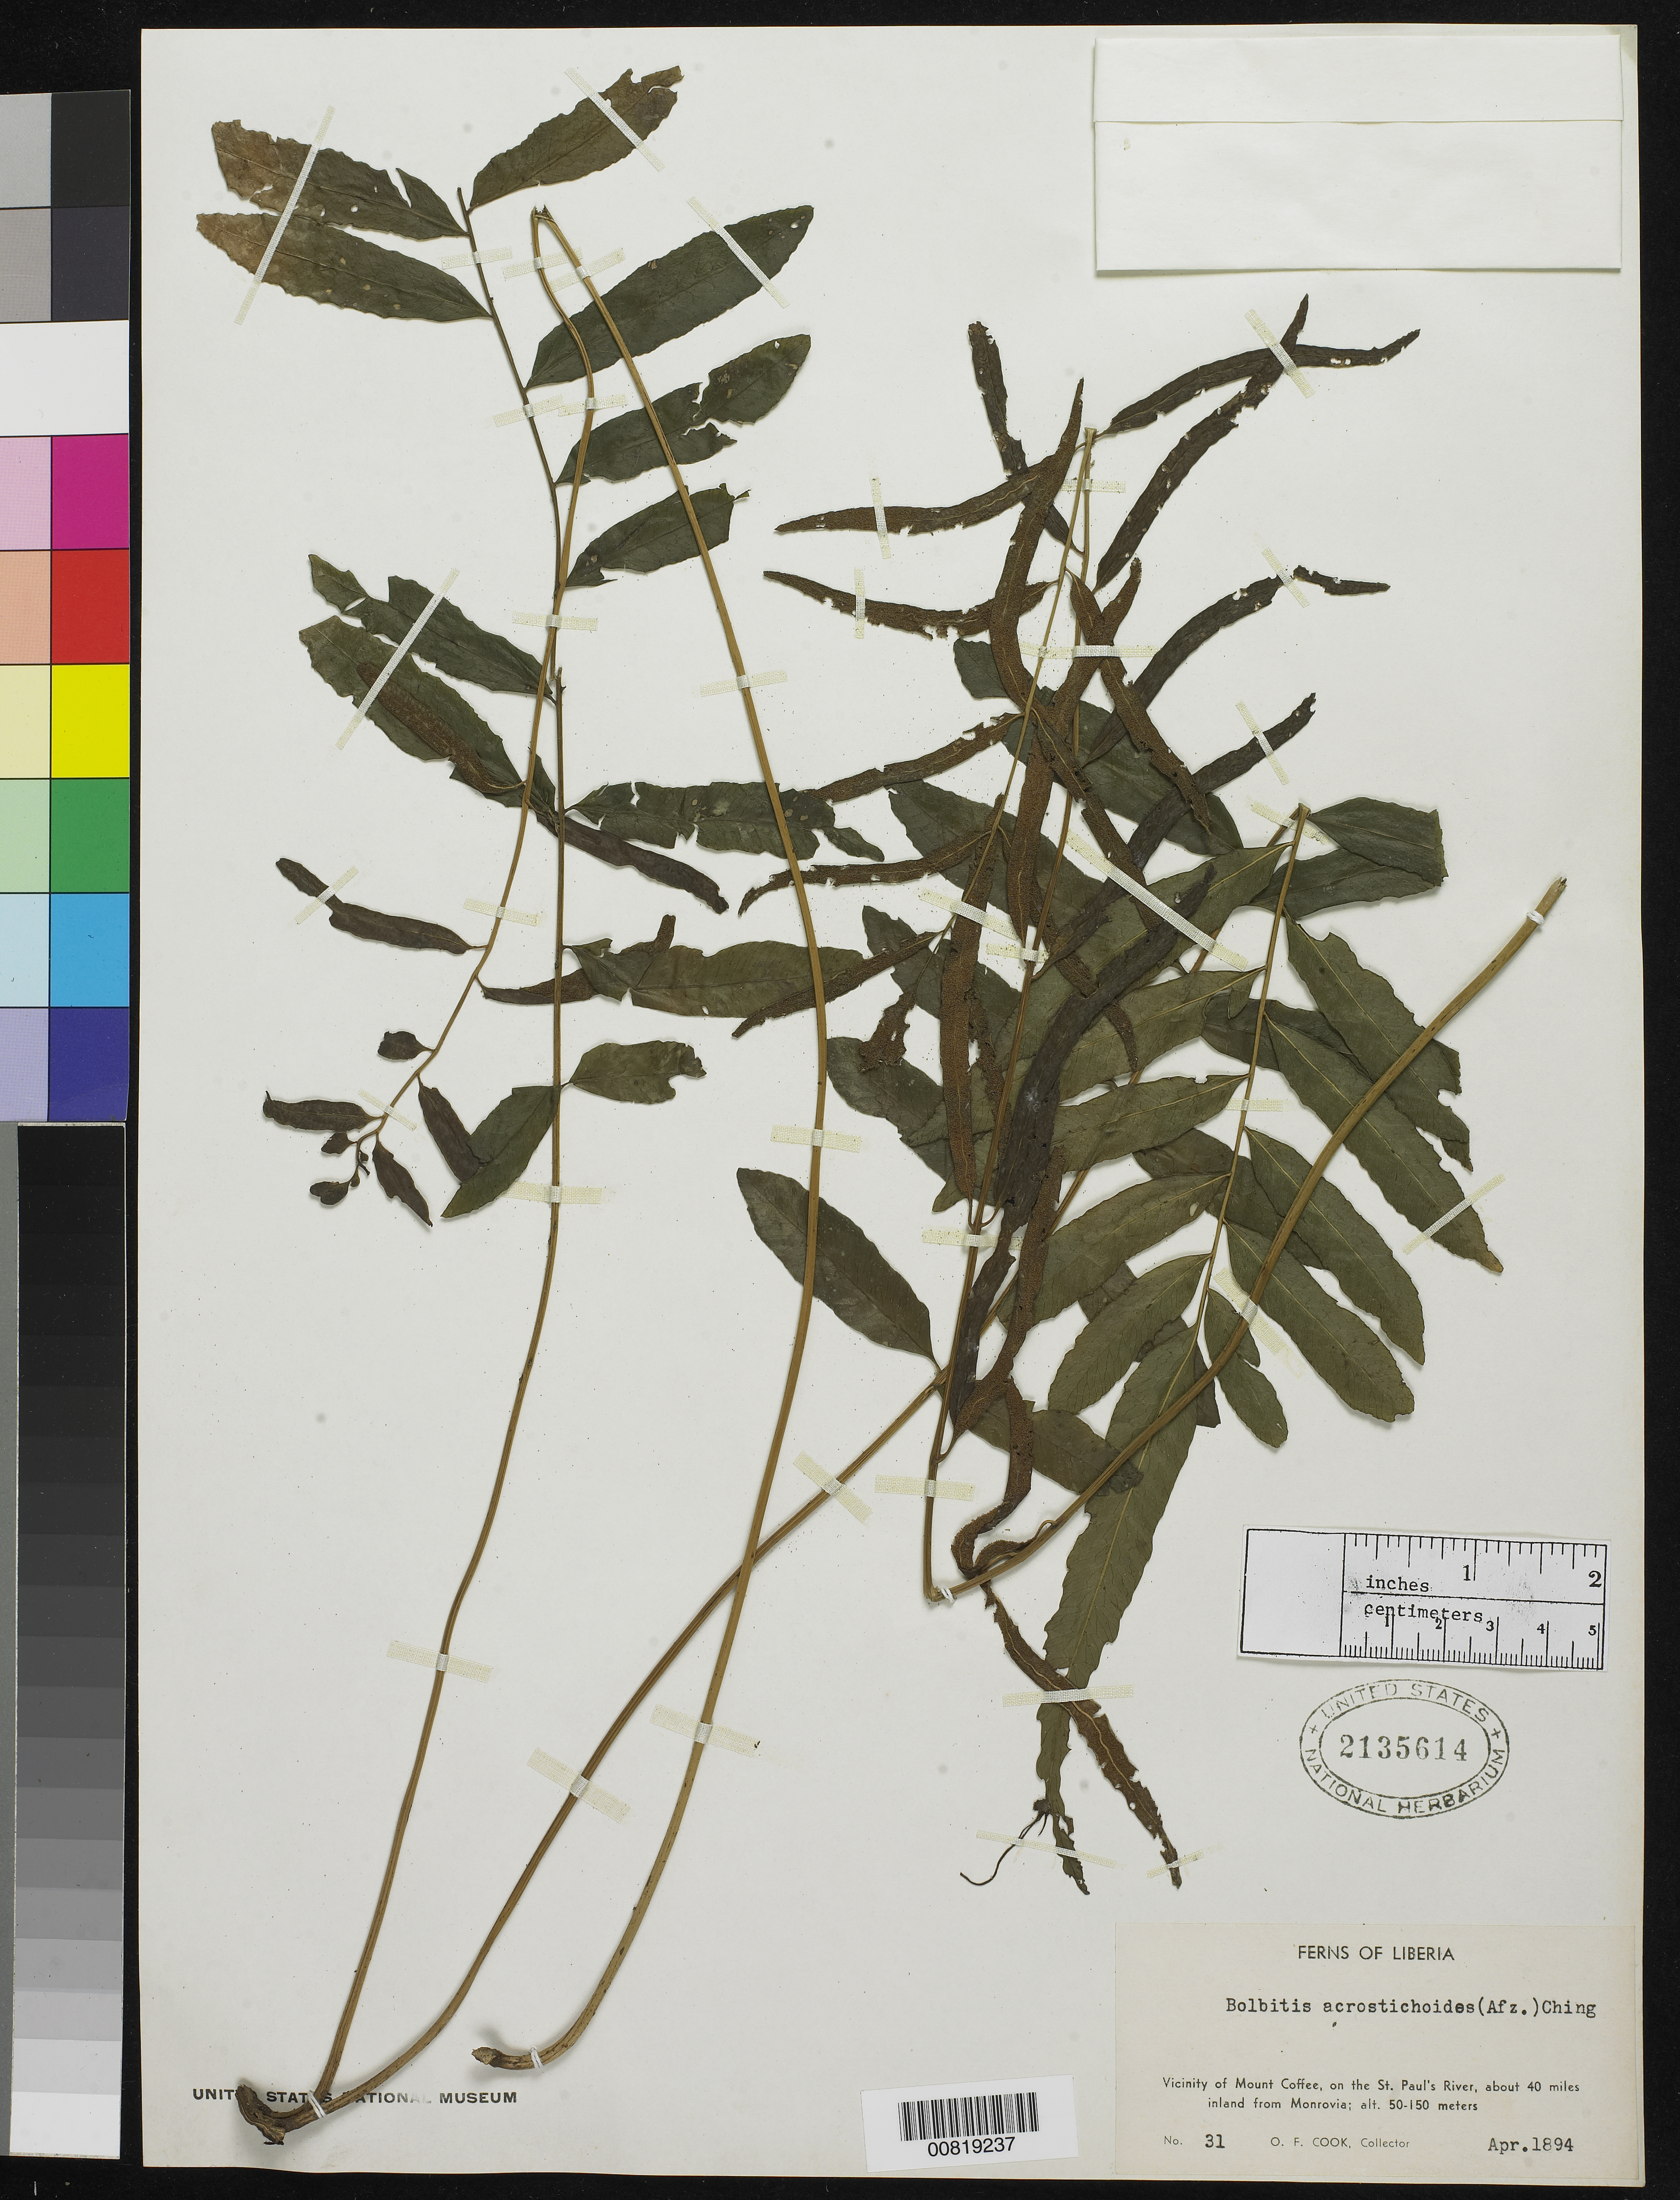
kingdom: Plantae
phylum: Tracheophyta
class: Polypodiopsida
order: Polypodiales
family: Dryopteridaceae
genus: Bolbitis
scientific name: Bolbitis acrostichoides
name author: (Hook.) Ching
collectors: O. F. Cook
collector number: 31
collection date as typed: Apr 1894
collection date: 1894-04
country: Liberia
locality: Vicinity of Mt. Coffee, on the St. Paul's River, about 40 miles inland from Monrovia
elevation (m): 50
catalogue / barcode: US 2135614